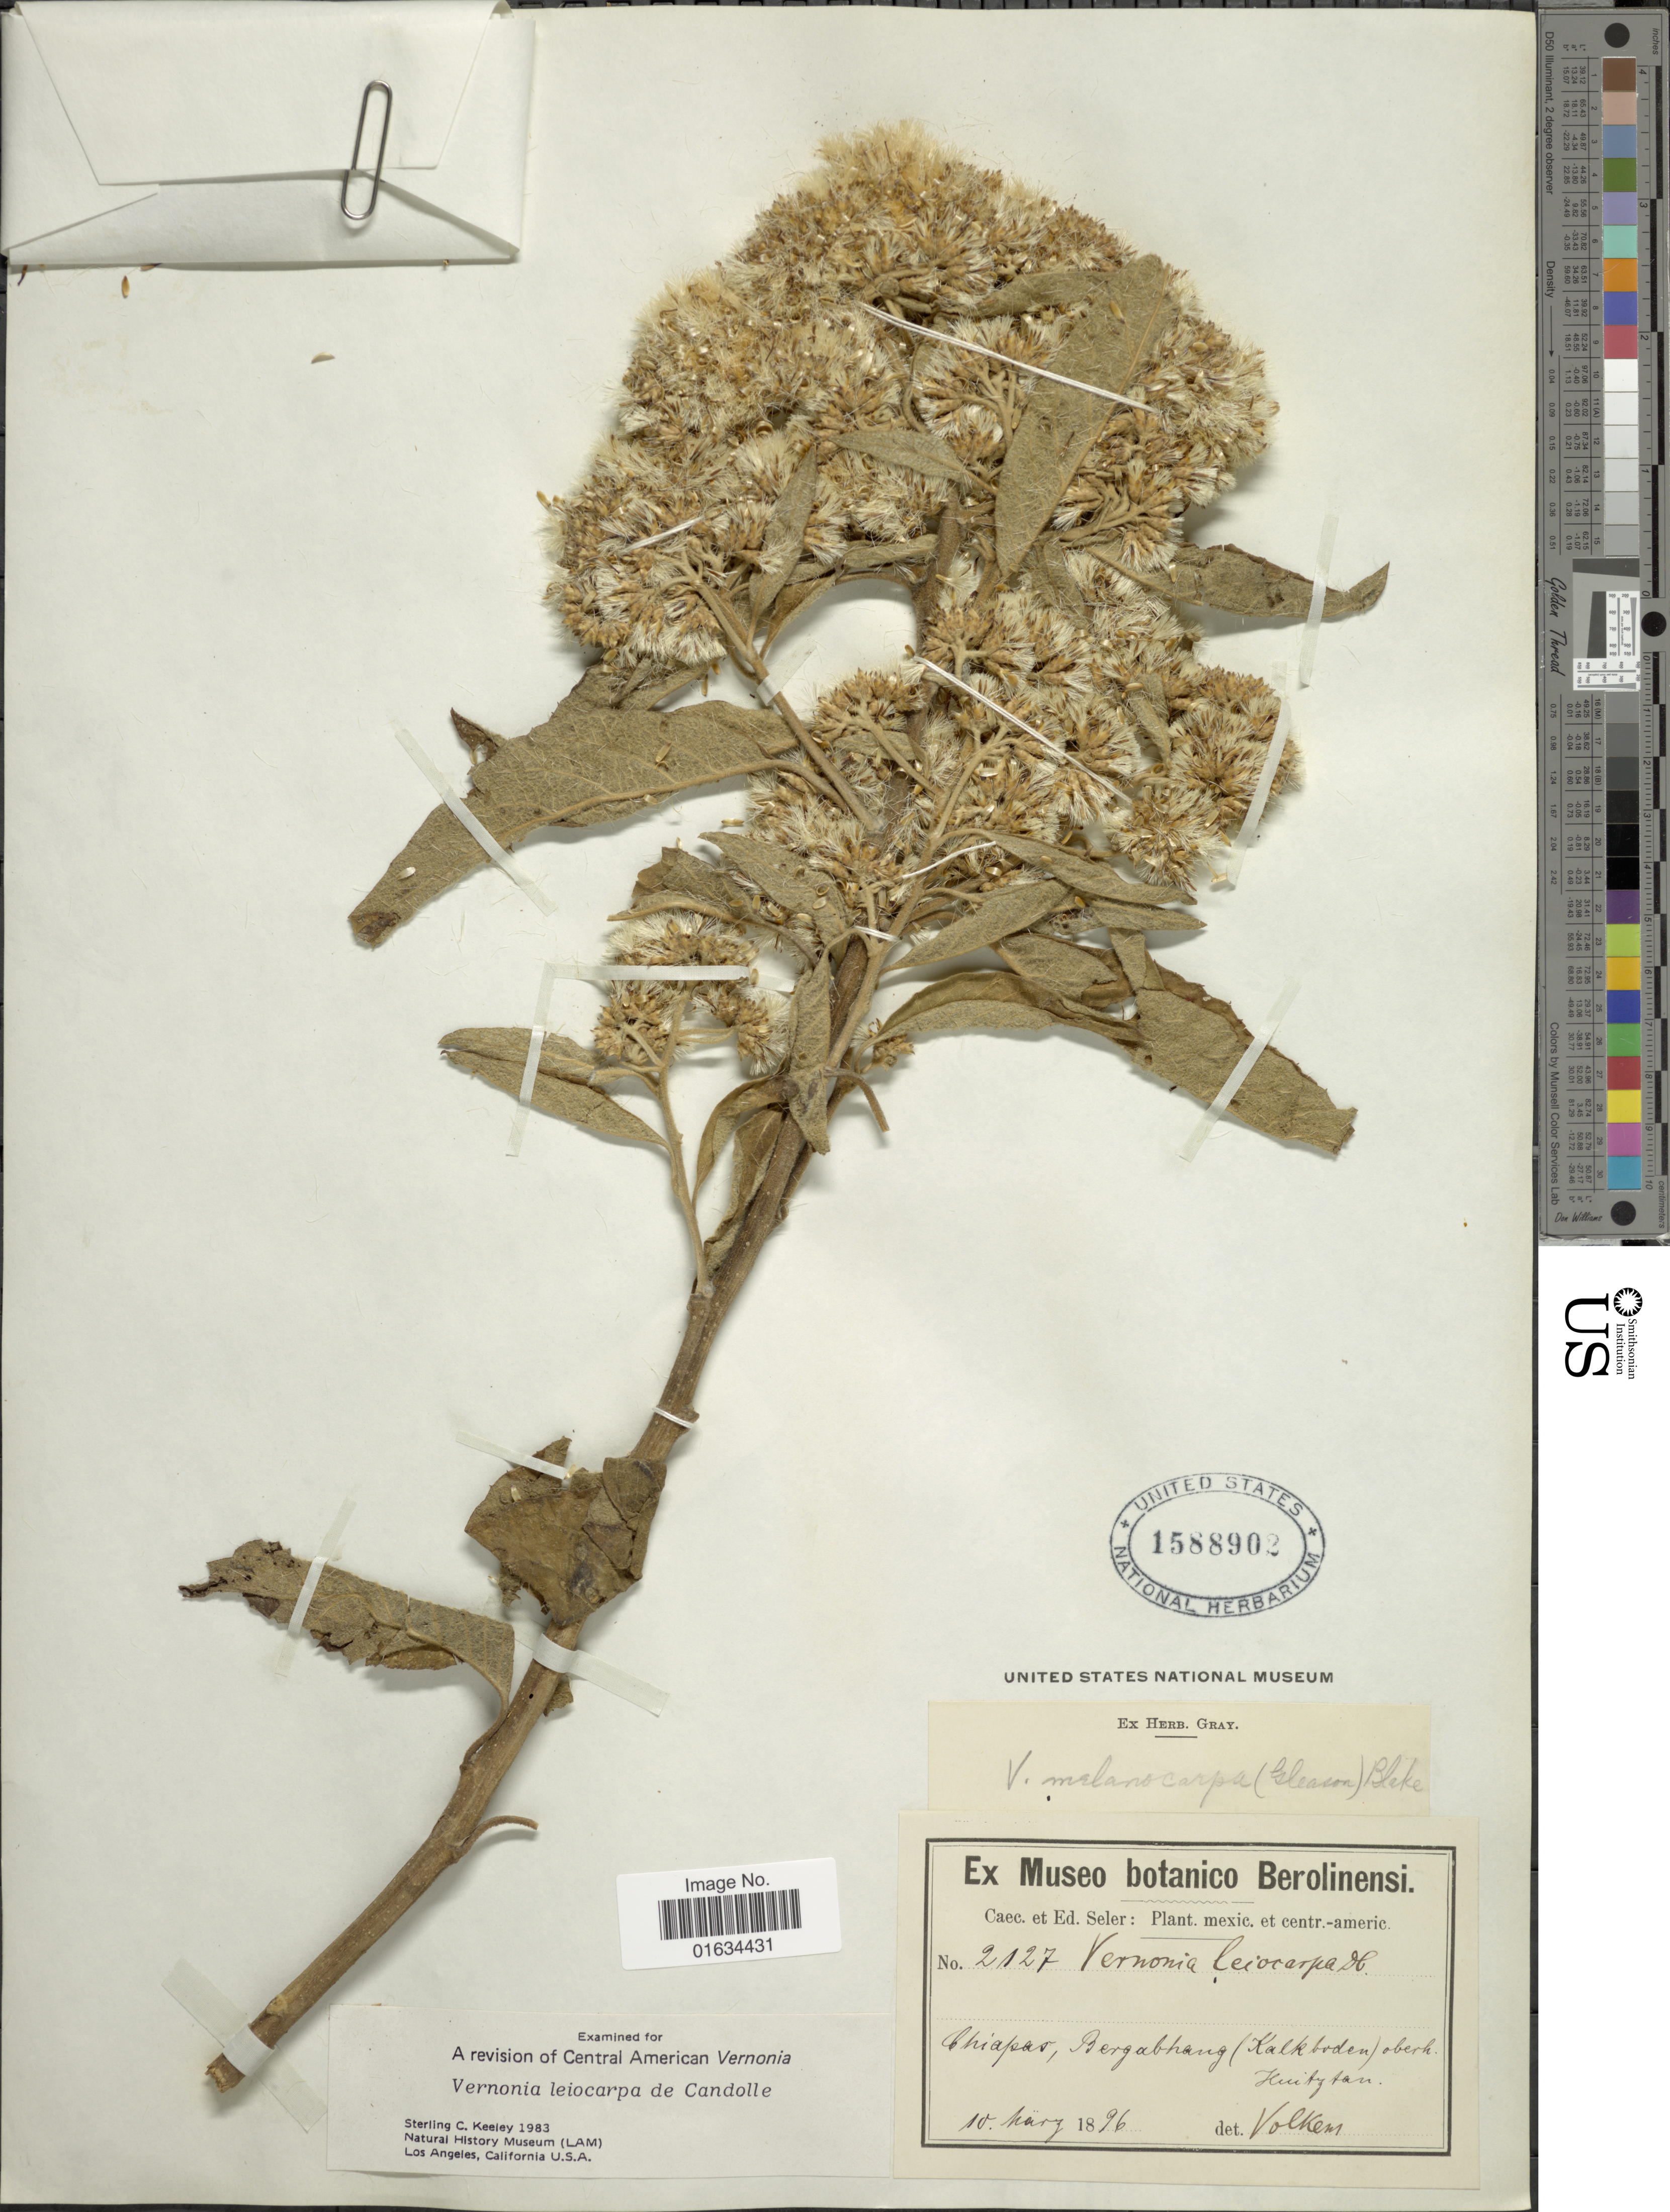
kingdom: Plantae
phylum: Tracheophyta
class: Magnoliopsida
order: Asterales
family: Asteraceae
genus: Eremosis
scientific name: Eremosis leiocarpa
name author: (DC.) Gleason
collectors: C. Seler & E. Seler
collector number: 2127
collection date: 1896-03-10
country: Mexico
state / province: Chiapas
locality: Bergabhang (Kalkboden), oberh. Huitztan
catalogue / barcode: US 1588902